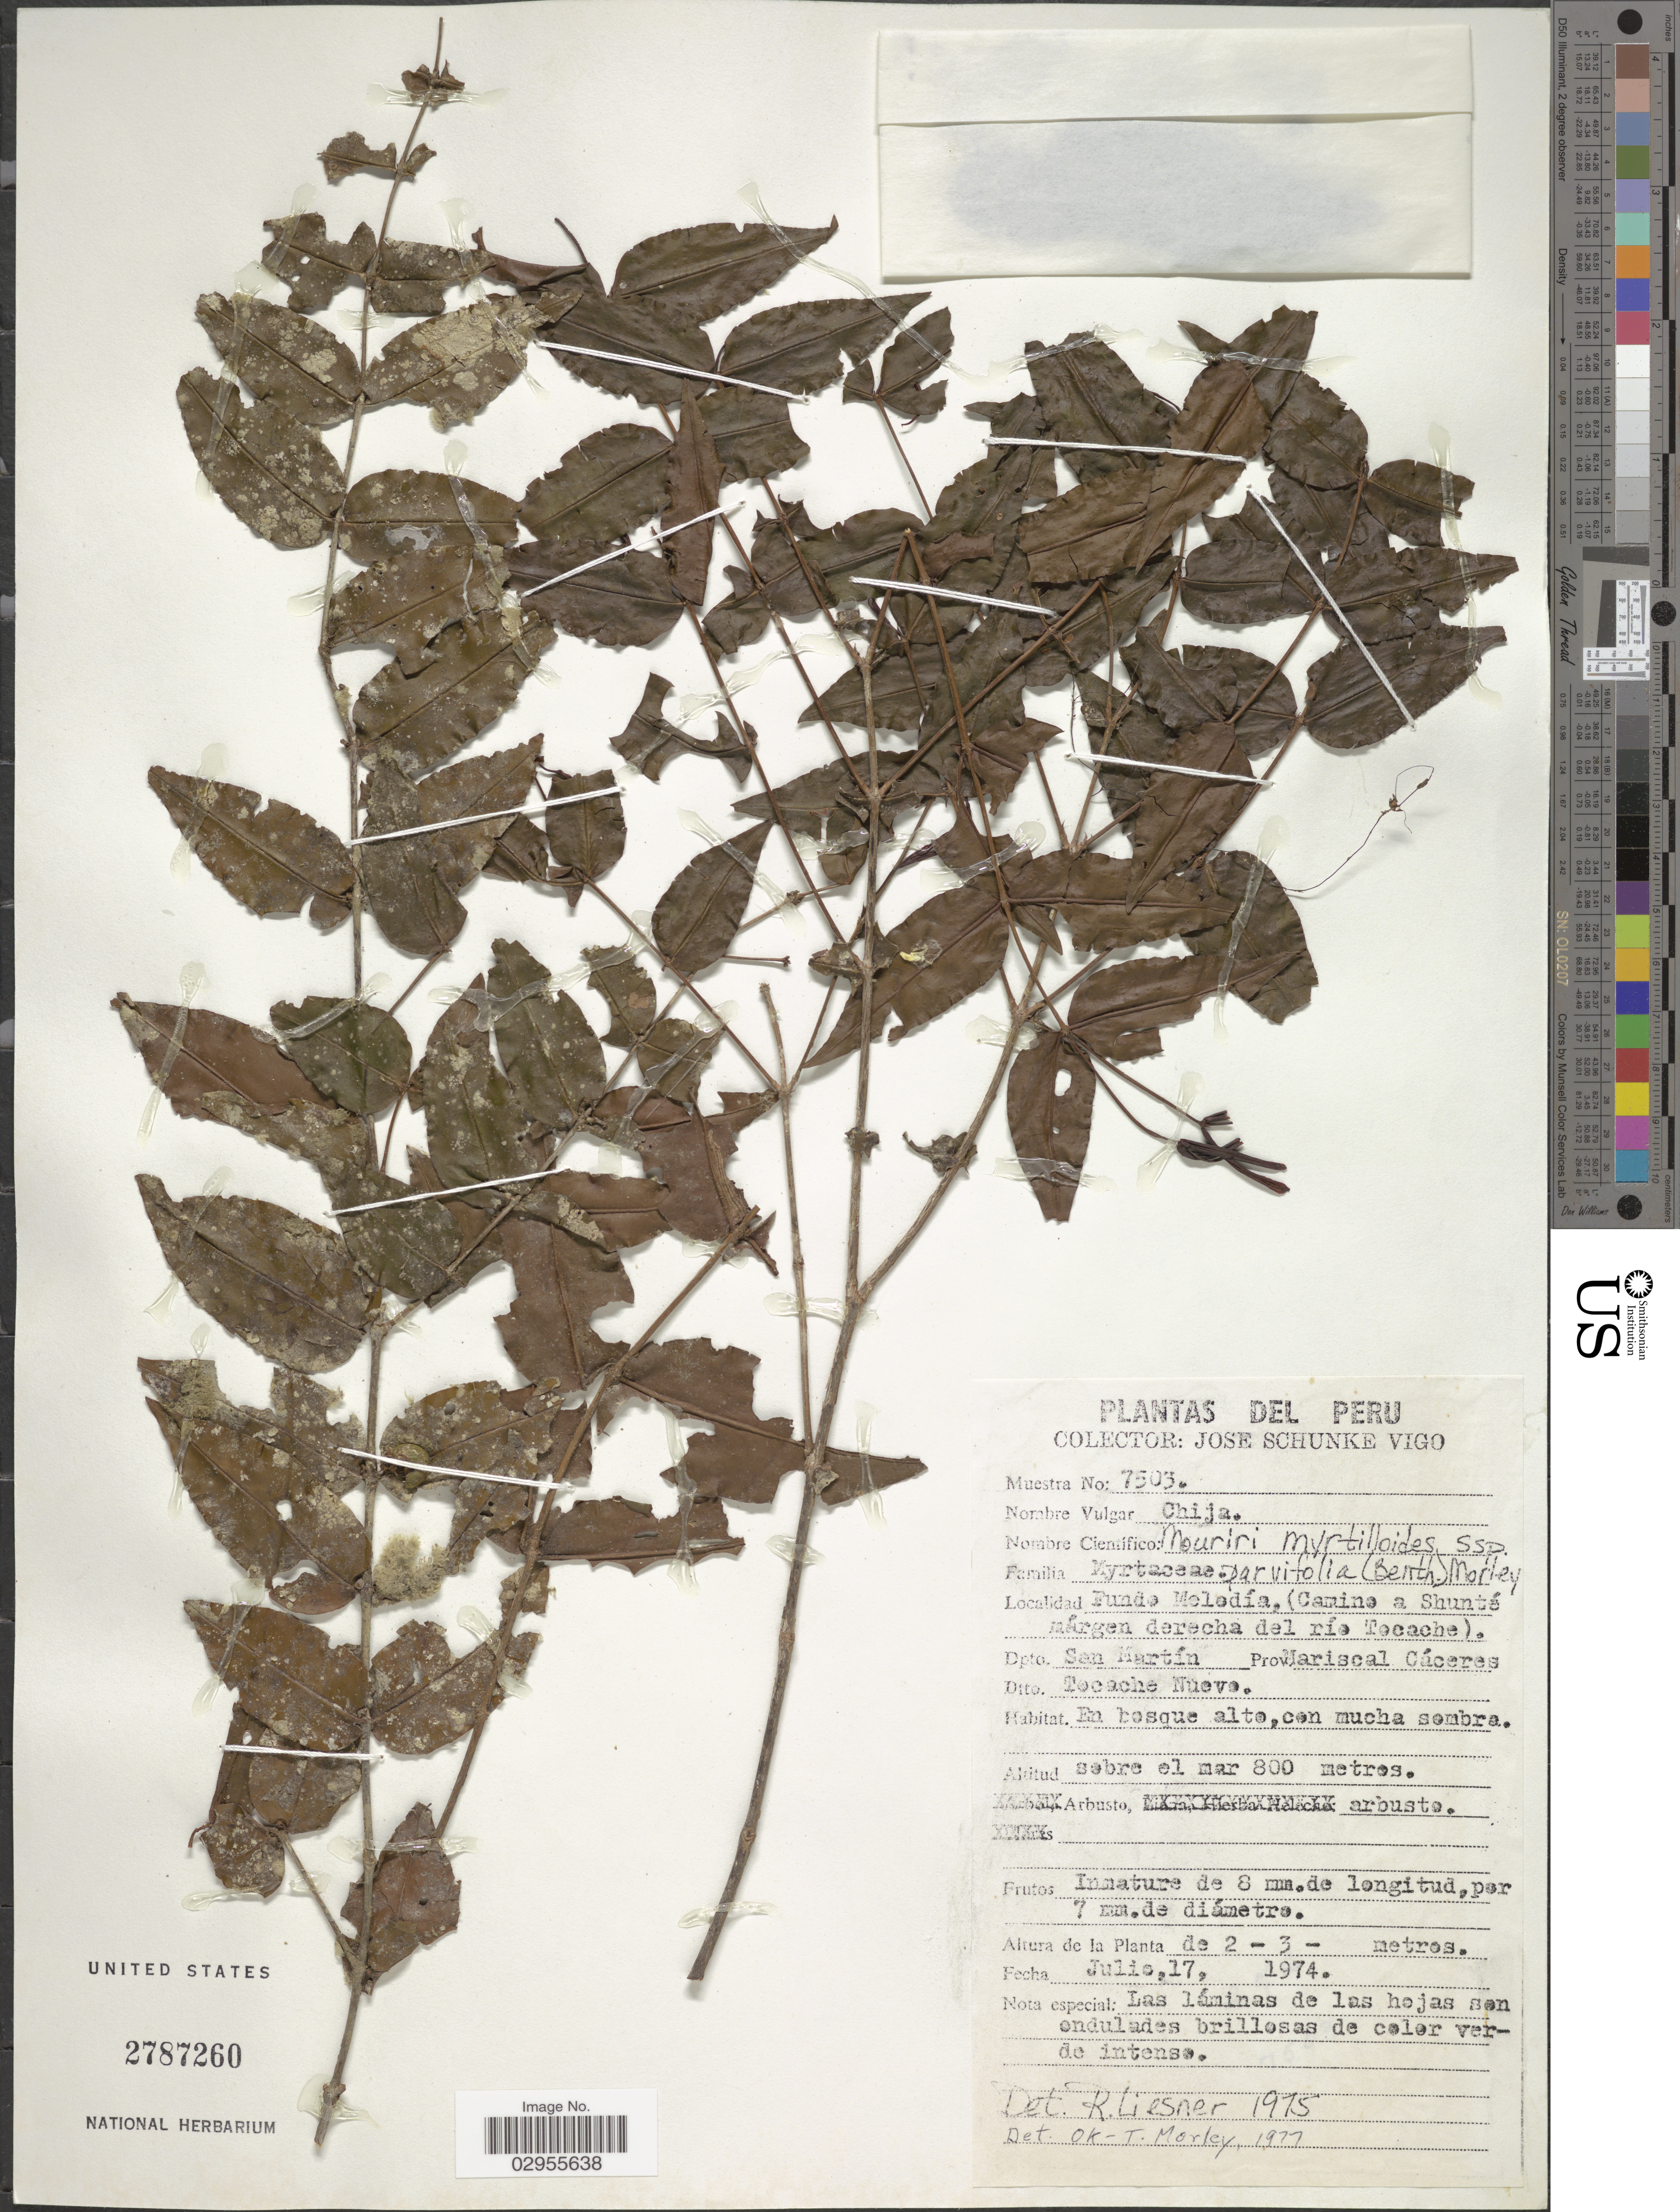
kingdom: Plantae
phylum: Tracheophyta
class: Magnoliopsida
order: Myrtales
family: Melastomataceae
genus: Mouriri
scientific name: Mouriri myrtilloides subsp. parvifolia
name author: (Benth.) Morley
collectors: J. Schunke Vigo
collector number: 7503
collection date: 1974-07-17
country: Peru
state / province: San Martín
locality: Fundo Melodía, (Camine a Shunté márgen derecha del río Tocache). Dpto. San Martín. Prov. Mariscal Cáceres. Dtto. Tocache Nuevo.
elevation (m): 800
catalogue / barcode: US 2787260